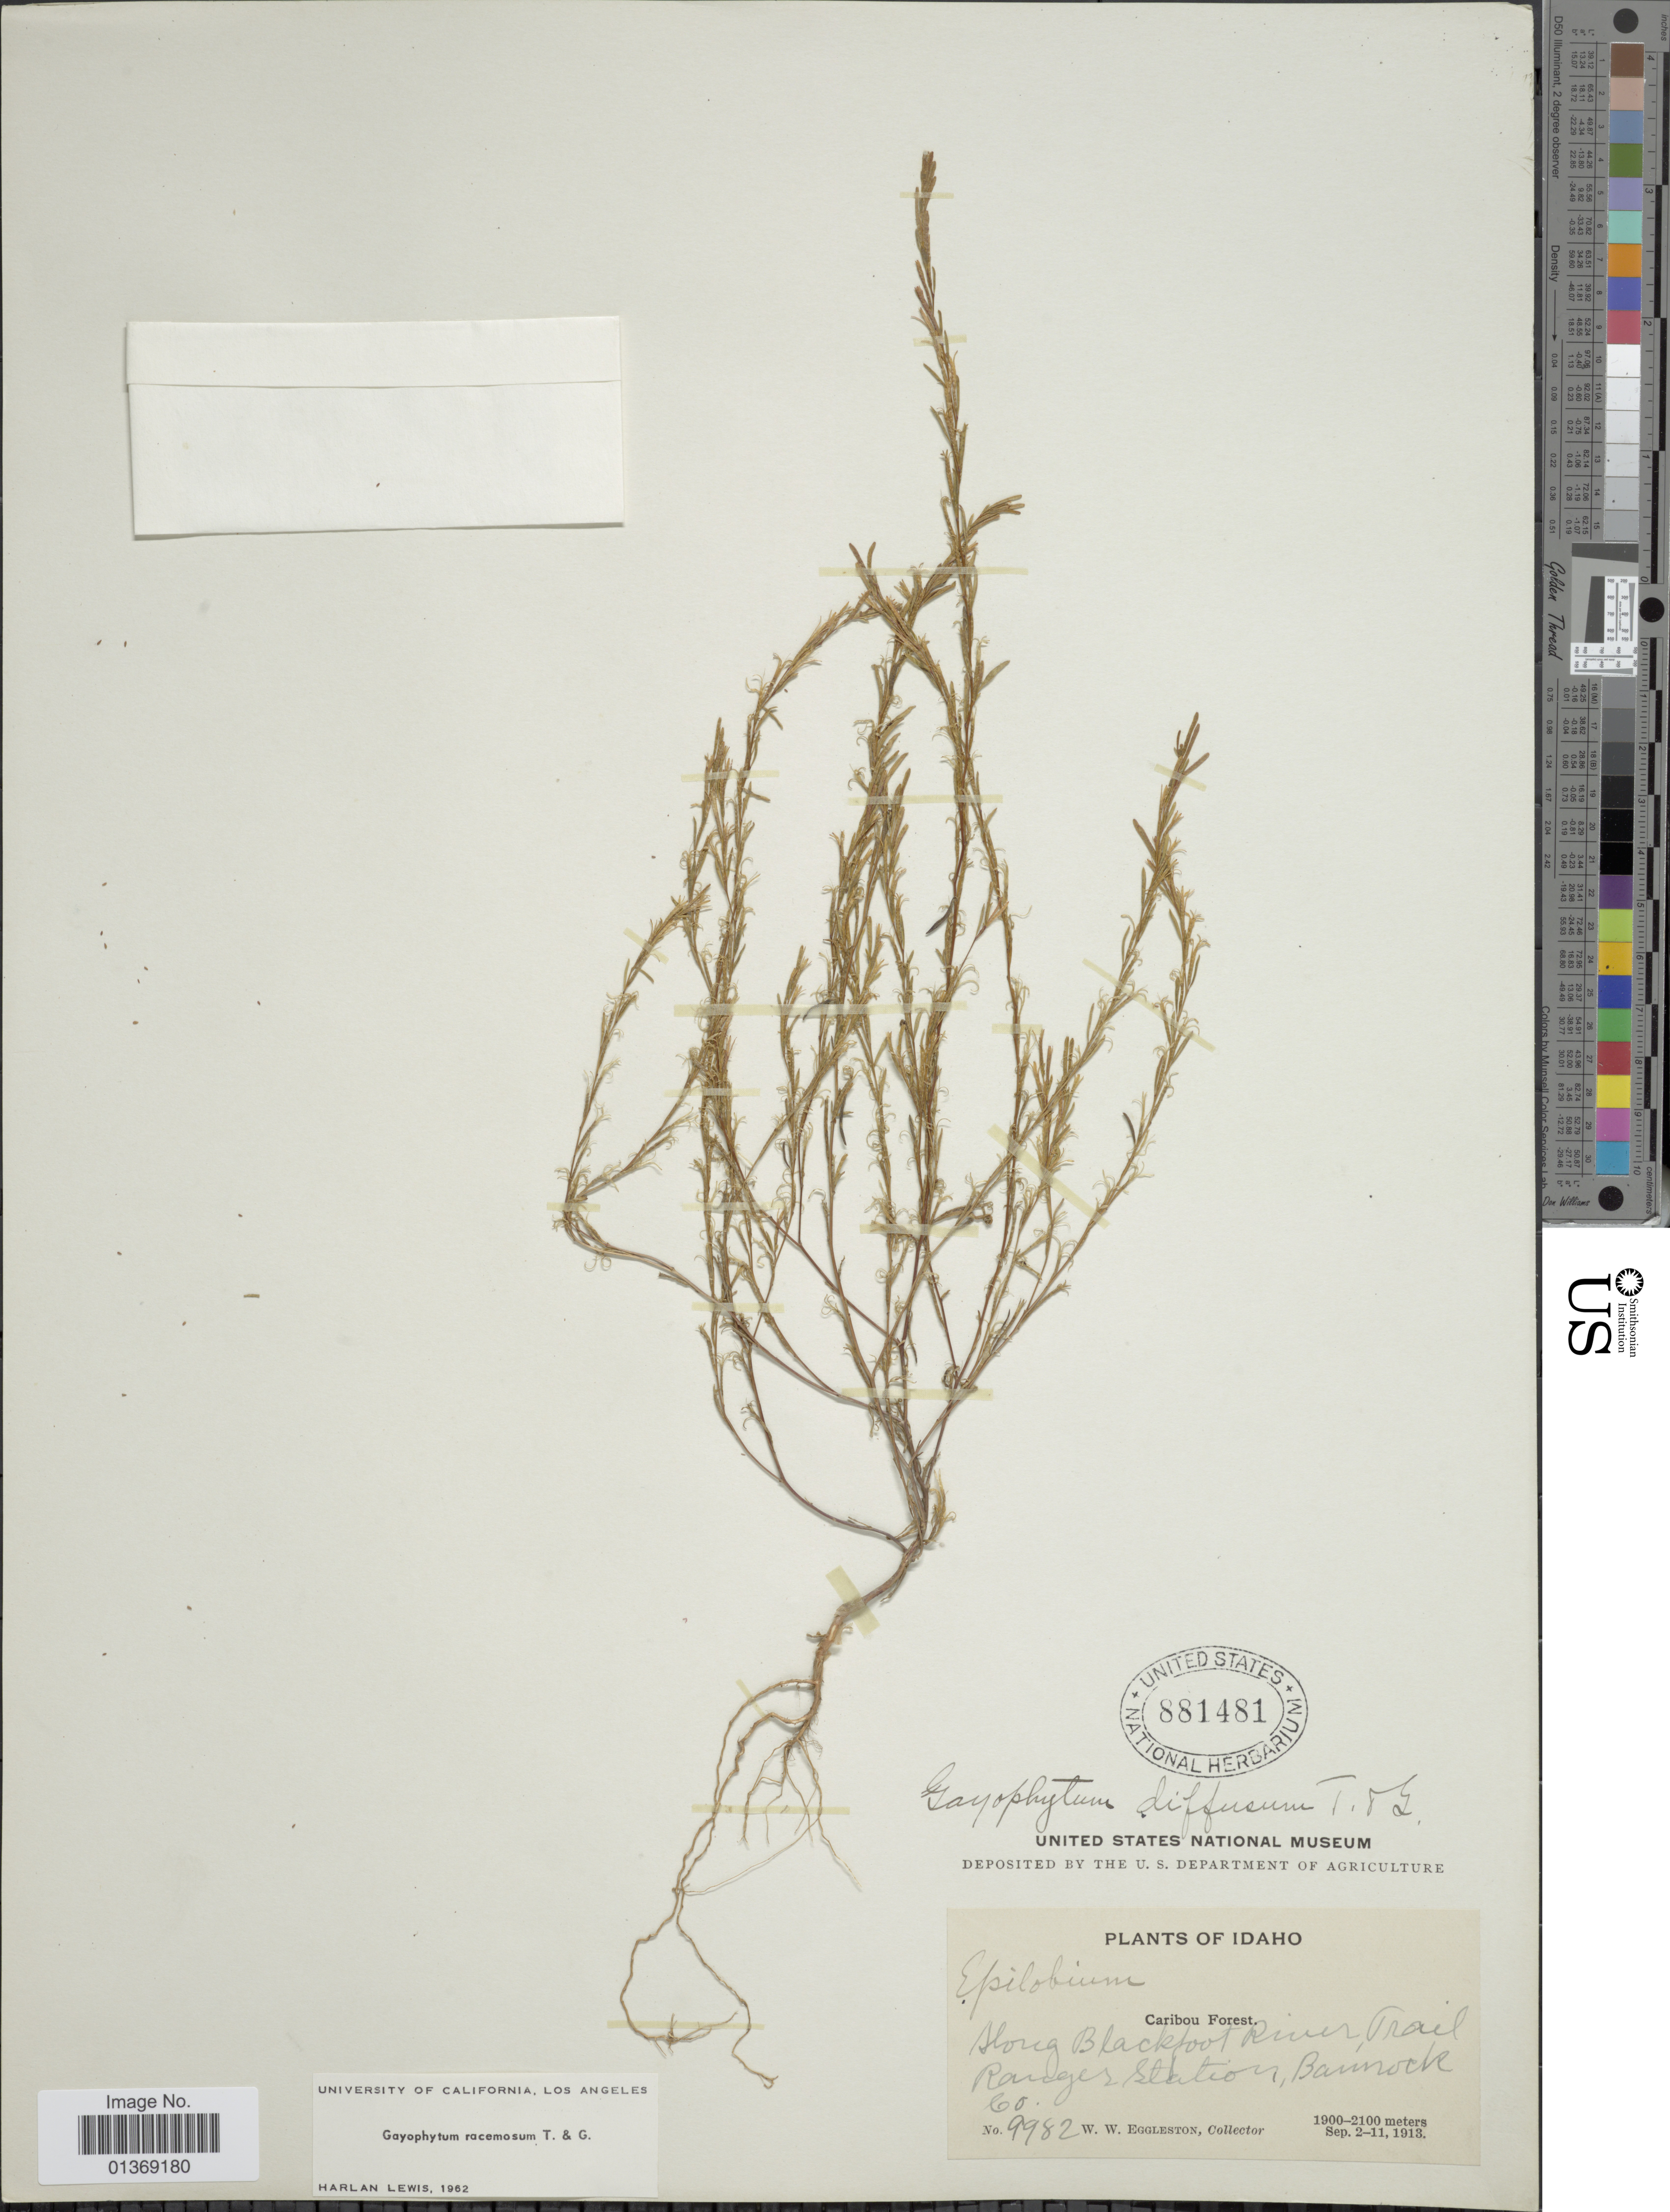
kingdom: Plantae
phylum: Tracheophyta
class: Magnoliopsida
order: Myrtales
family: Onagraceae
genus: Gayophytum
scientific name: Gayophytum racemosum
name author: Torr. & A. Gray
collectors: W. W. Eggleston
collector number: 9982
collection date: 1913-09-02/1913-09-11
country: United States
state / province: Idaho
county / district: Bannock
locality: Caribou Forest, Along Blackfoot River Trail Ranger Station, Bannock Co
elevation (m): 1900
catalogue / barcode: US 881481